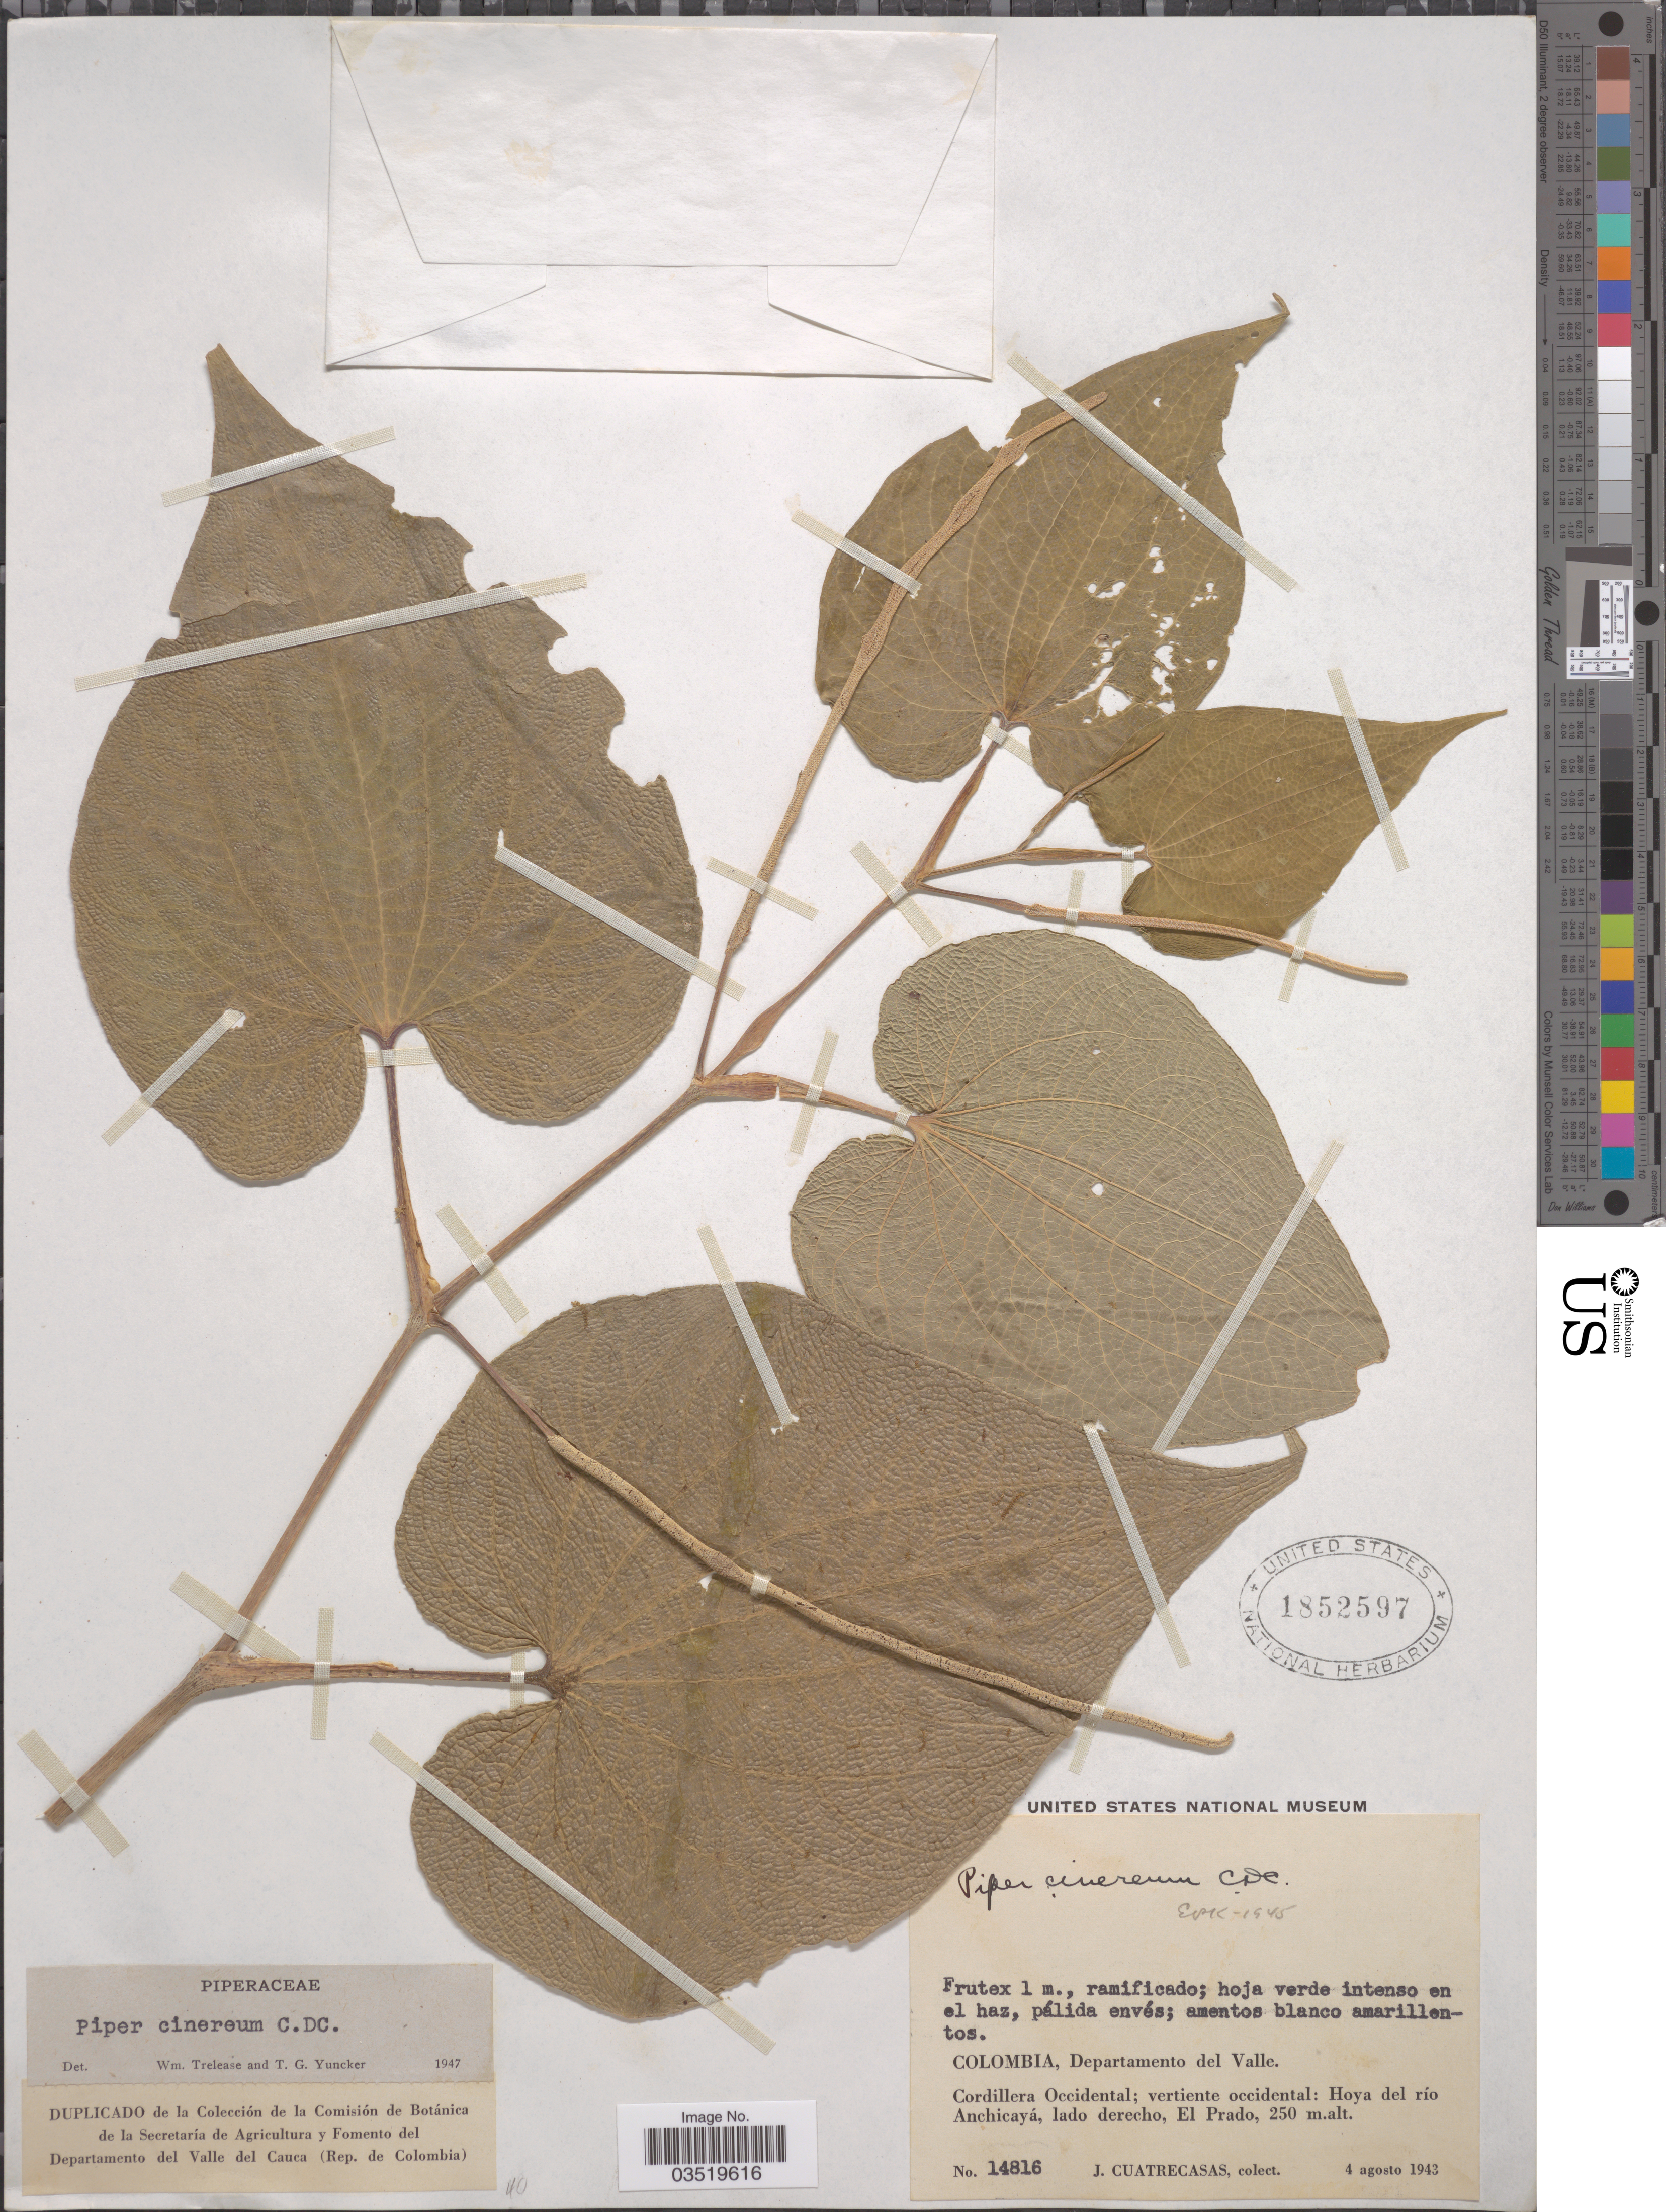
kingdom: Plantae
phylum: Tracheophyta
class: Magnoliopsida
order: Piperales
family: Piperaceae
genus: Piper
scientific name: Piper cinereum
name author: C. DC.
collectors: J. Cuatrecasas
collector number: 14816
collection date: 1943-08-04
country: Colombia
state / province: Valle del Cauca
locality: Departamento del Valle. Cordillera Occidental; vertiente occidental: Hoya del río Anchicayá, lado derecho, El Prado.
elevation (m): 250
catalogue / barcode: US 1852597